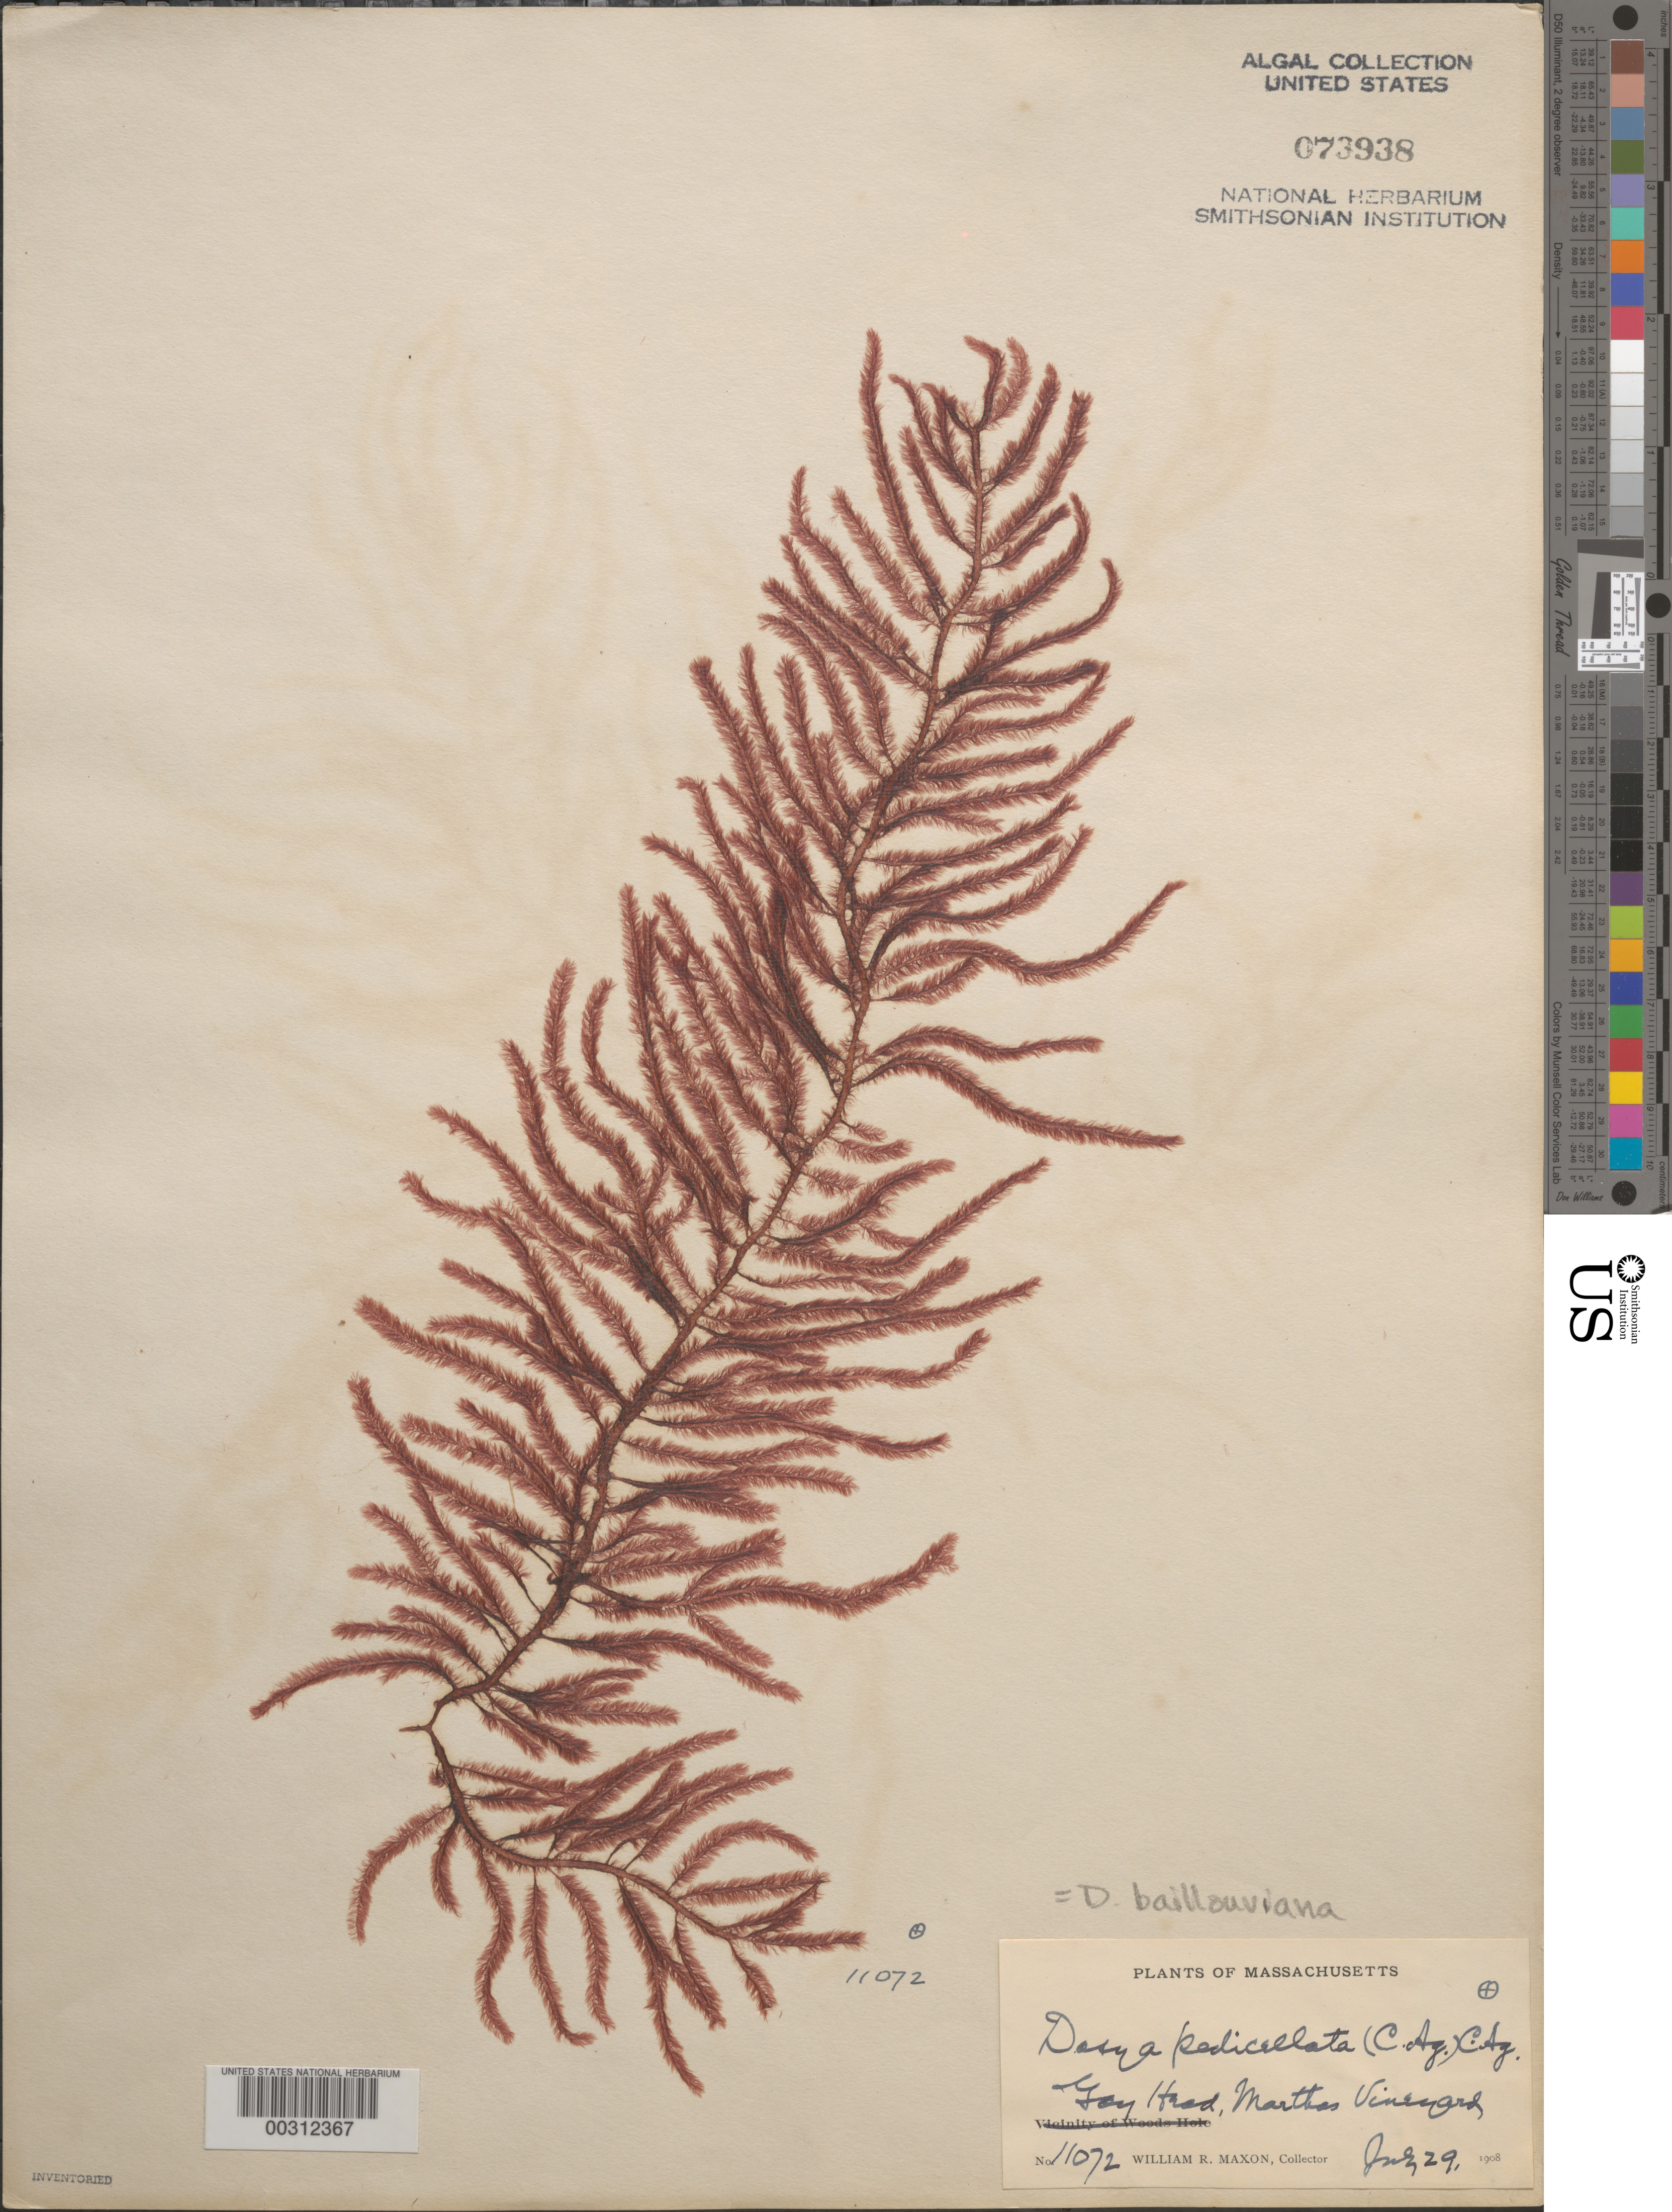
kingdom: Plantae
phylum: Rhodophyta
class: Florideophyceae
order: Ceramiales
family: Dasyaceae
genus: Dasya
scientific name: Dasya pedicellata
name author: (C. Agardh) C. Agardh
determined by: Algae name updating Project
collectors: W. R. Maxon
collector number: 11072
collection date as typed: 29 Jul 1908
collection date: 1908-07-29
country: United States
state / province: Massachusetts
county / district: Dukes County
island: Martha's Vineyard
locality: Gay Head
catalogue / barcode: US 73938